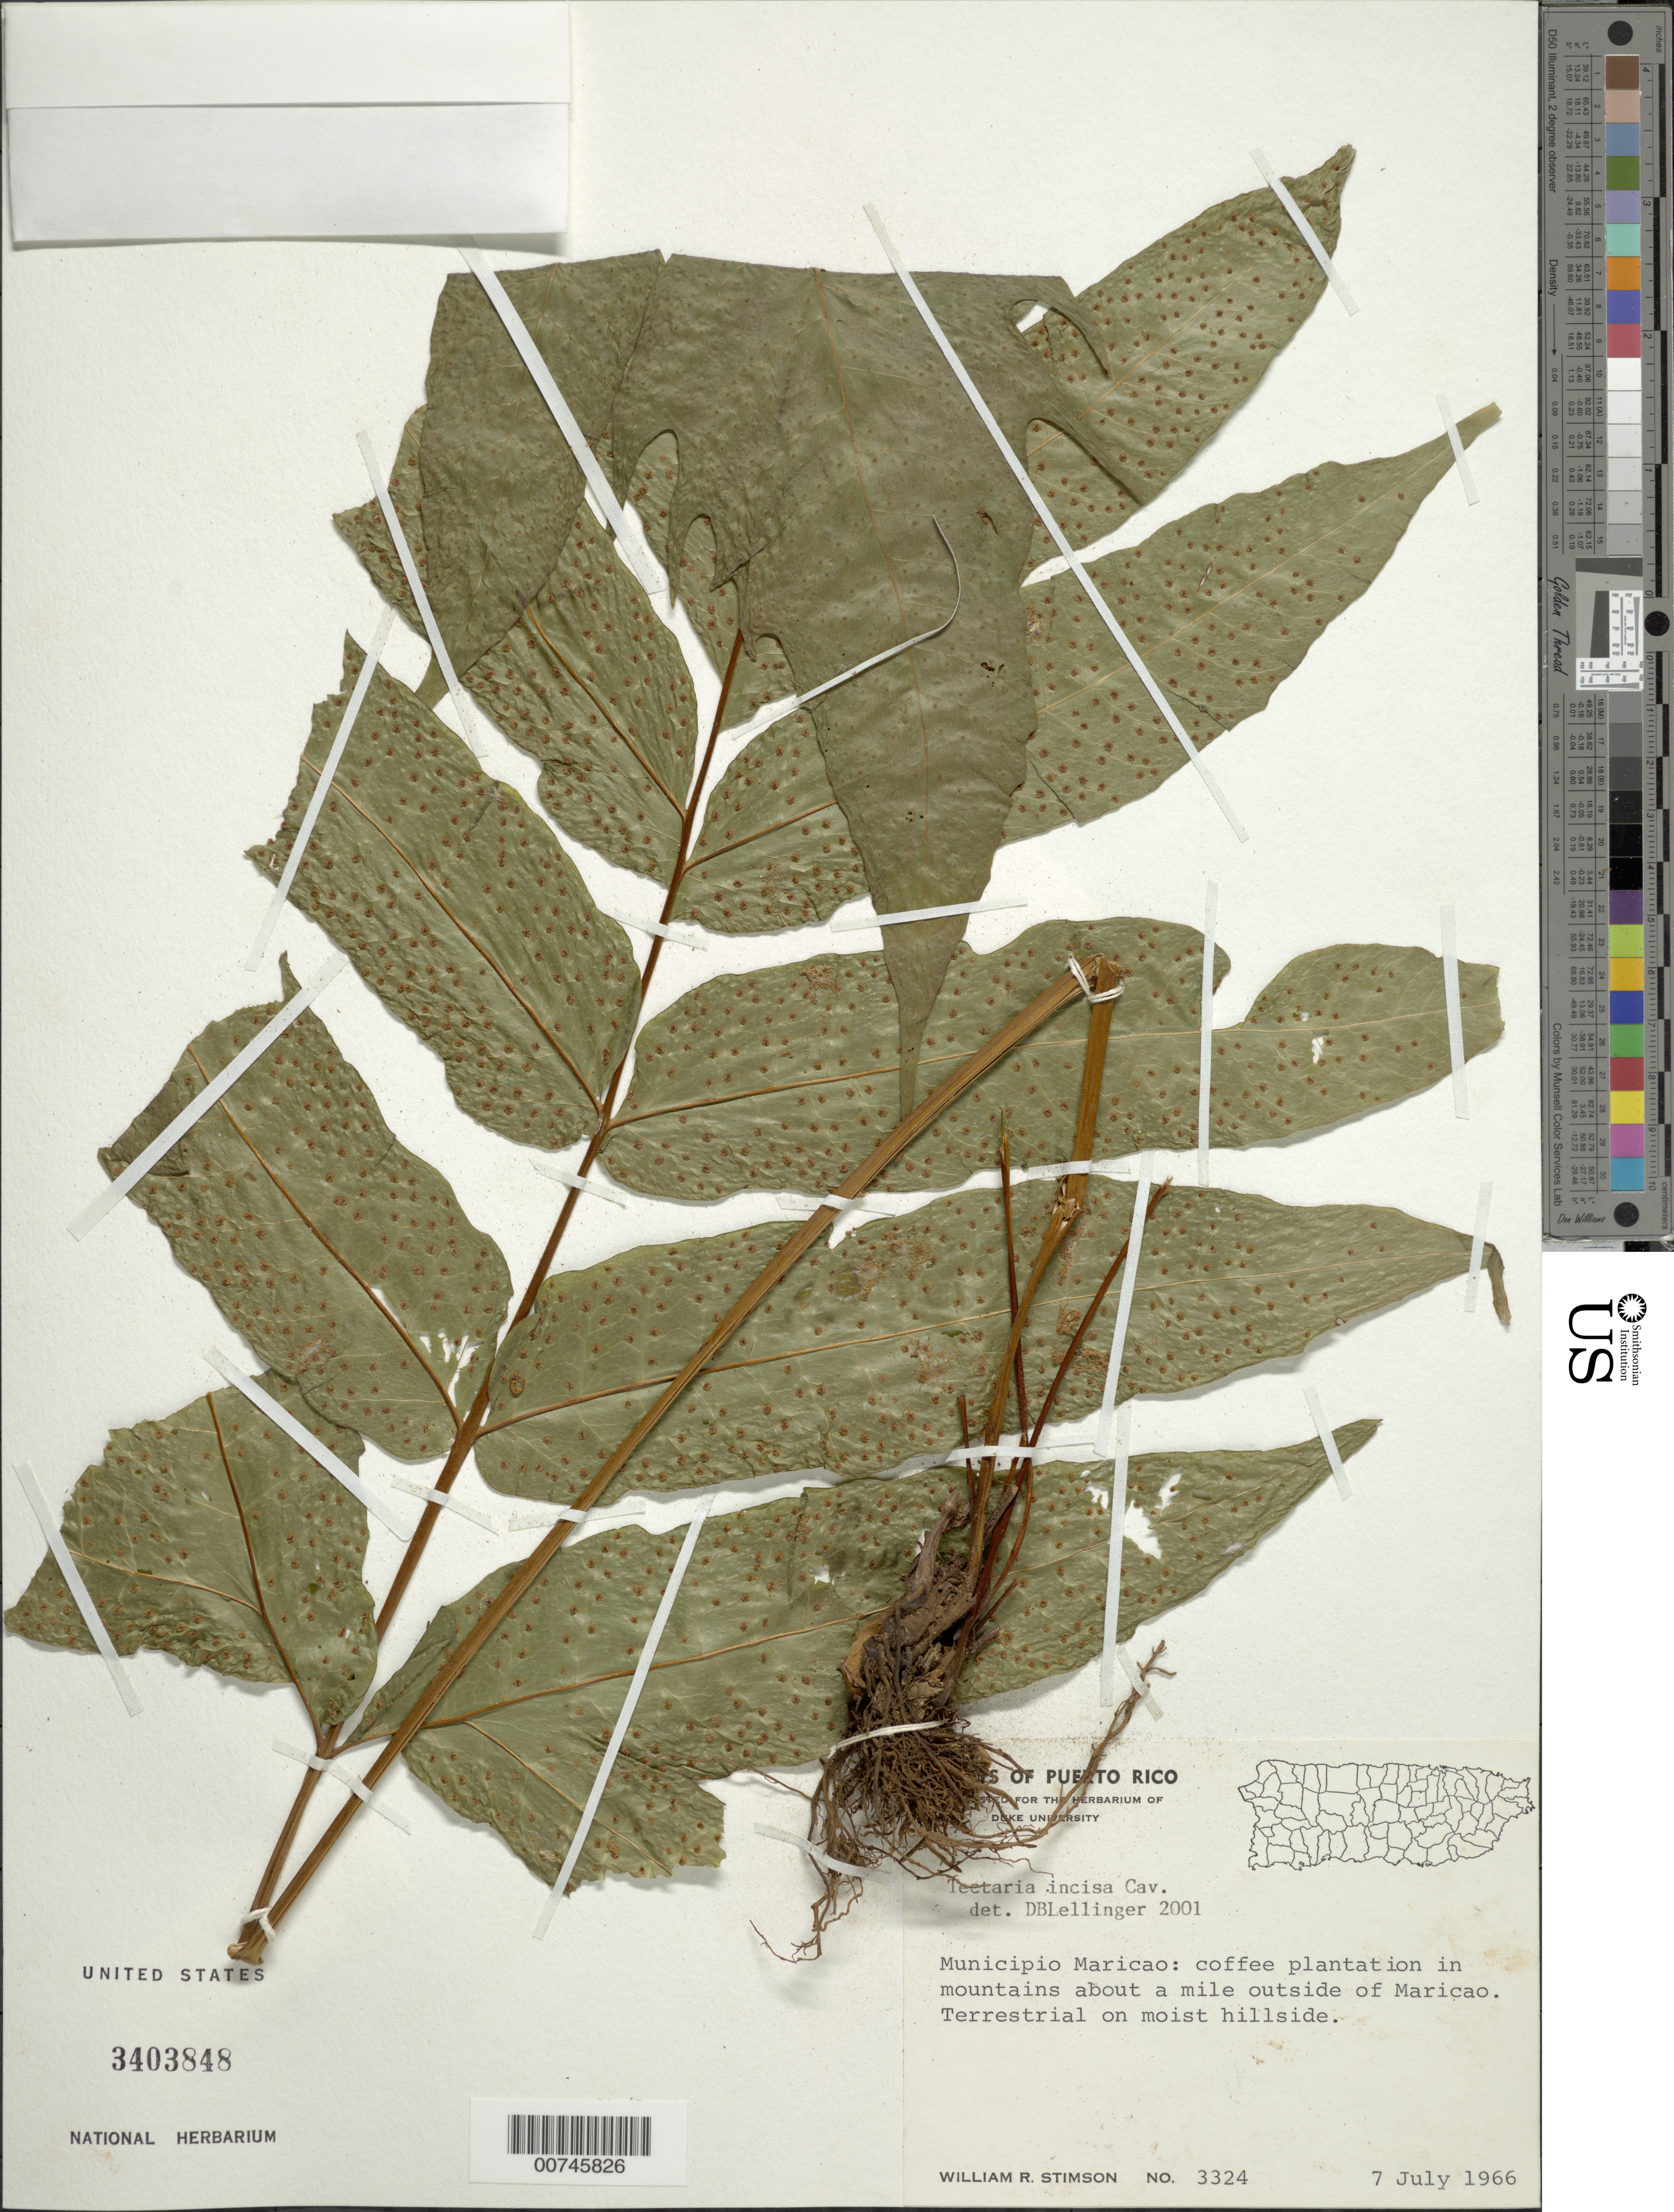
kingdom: Plantae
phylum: Tracheophyta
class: Polypodiopsida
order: Polypodiales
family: Tectariaceae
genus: Tectaria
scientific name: Tectaria incisa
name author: Cav.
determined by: Lellinger, David B., (BOT), Smithsonian Institution - National Museum of Natural History (UNITED STATES)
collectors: W. R. Stimson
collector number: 3324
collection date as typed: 07 Jul 1966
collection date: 1966-07-07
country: Puerto Rico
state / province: Maricao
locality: Coffee Plantation in Mountains about a mile outside of Maricao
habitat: On moist hillside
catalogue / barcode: US 3403848